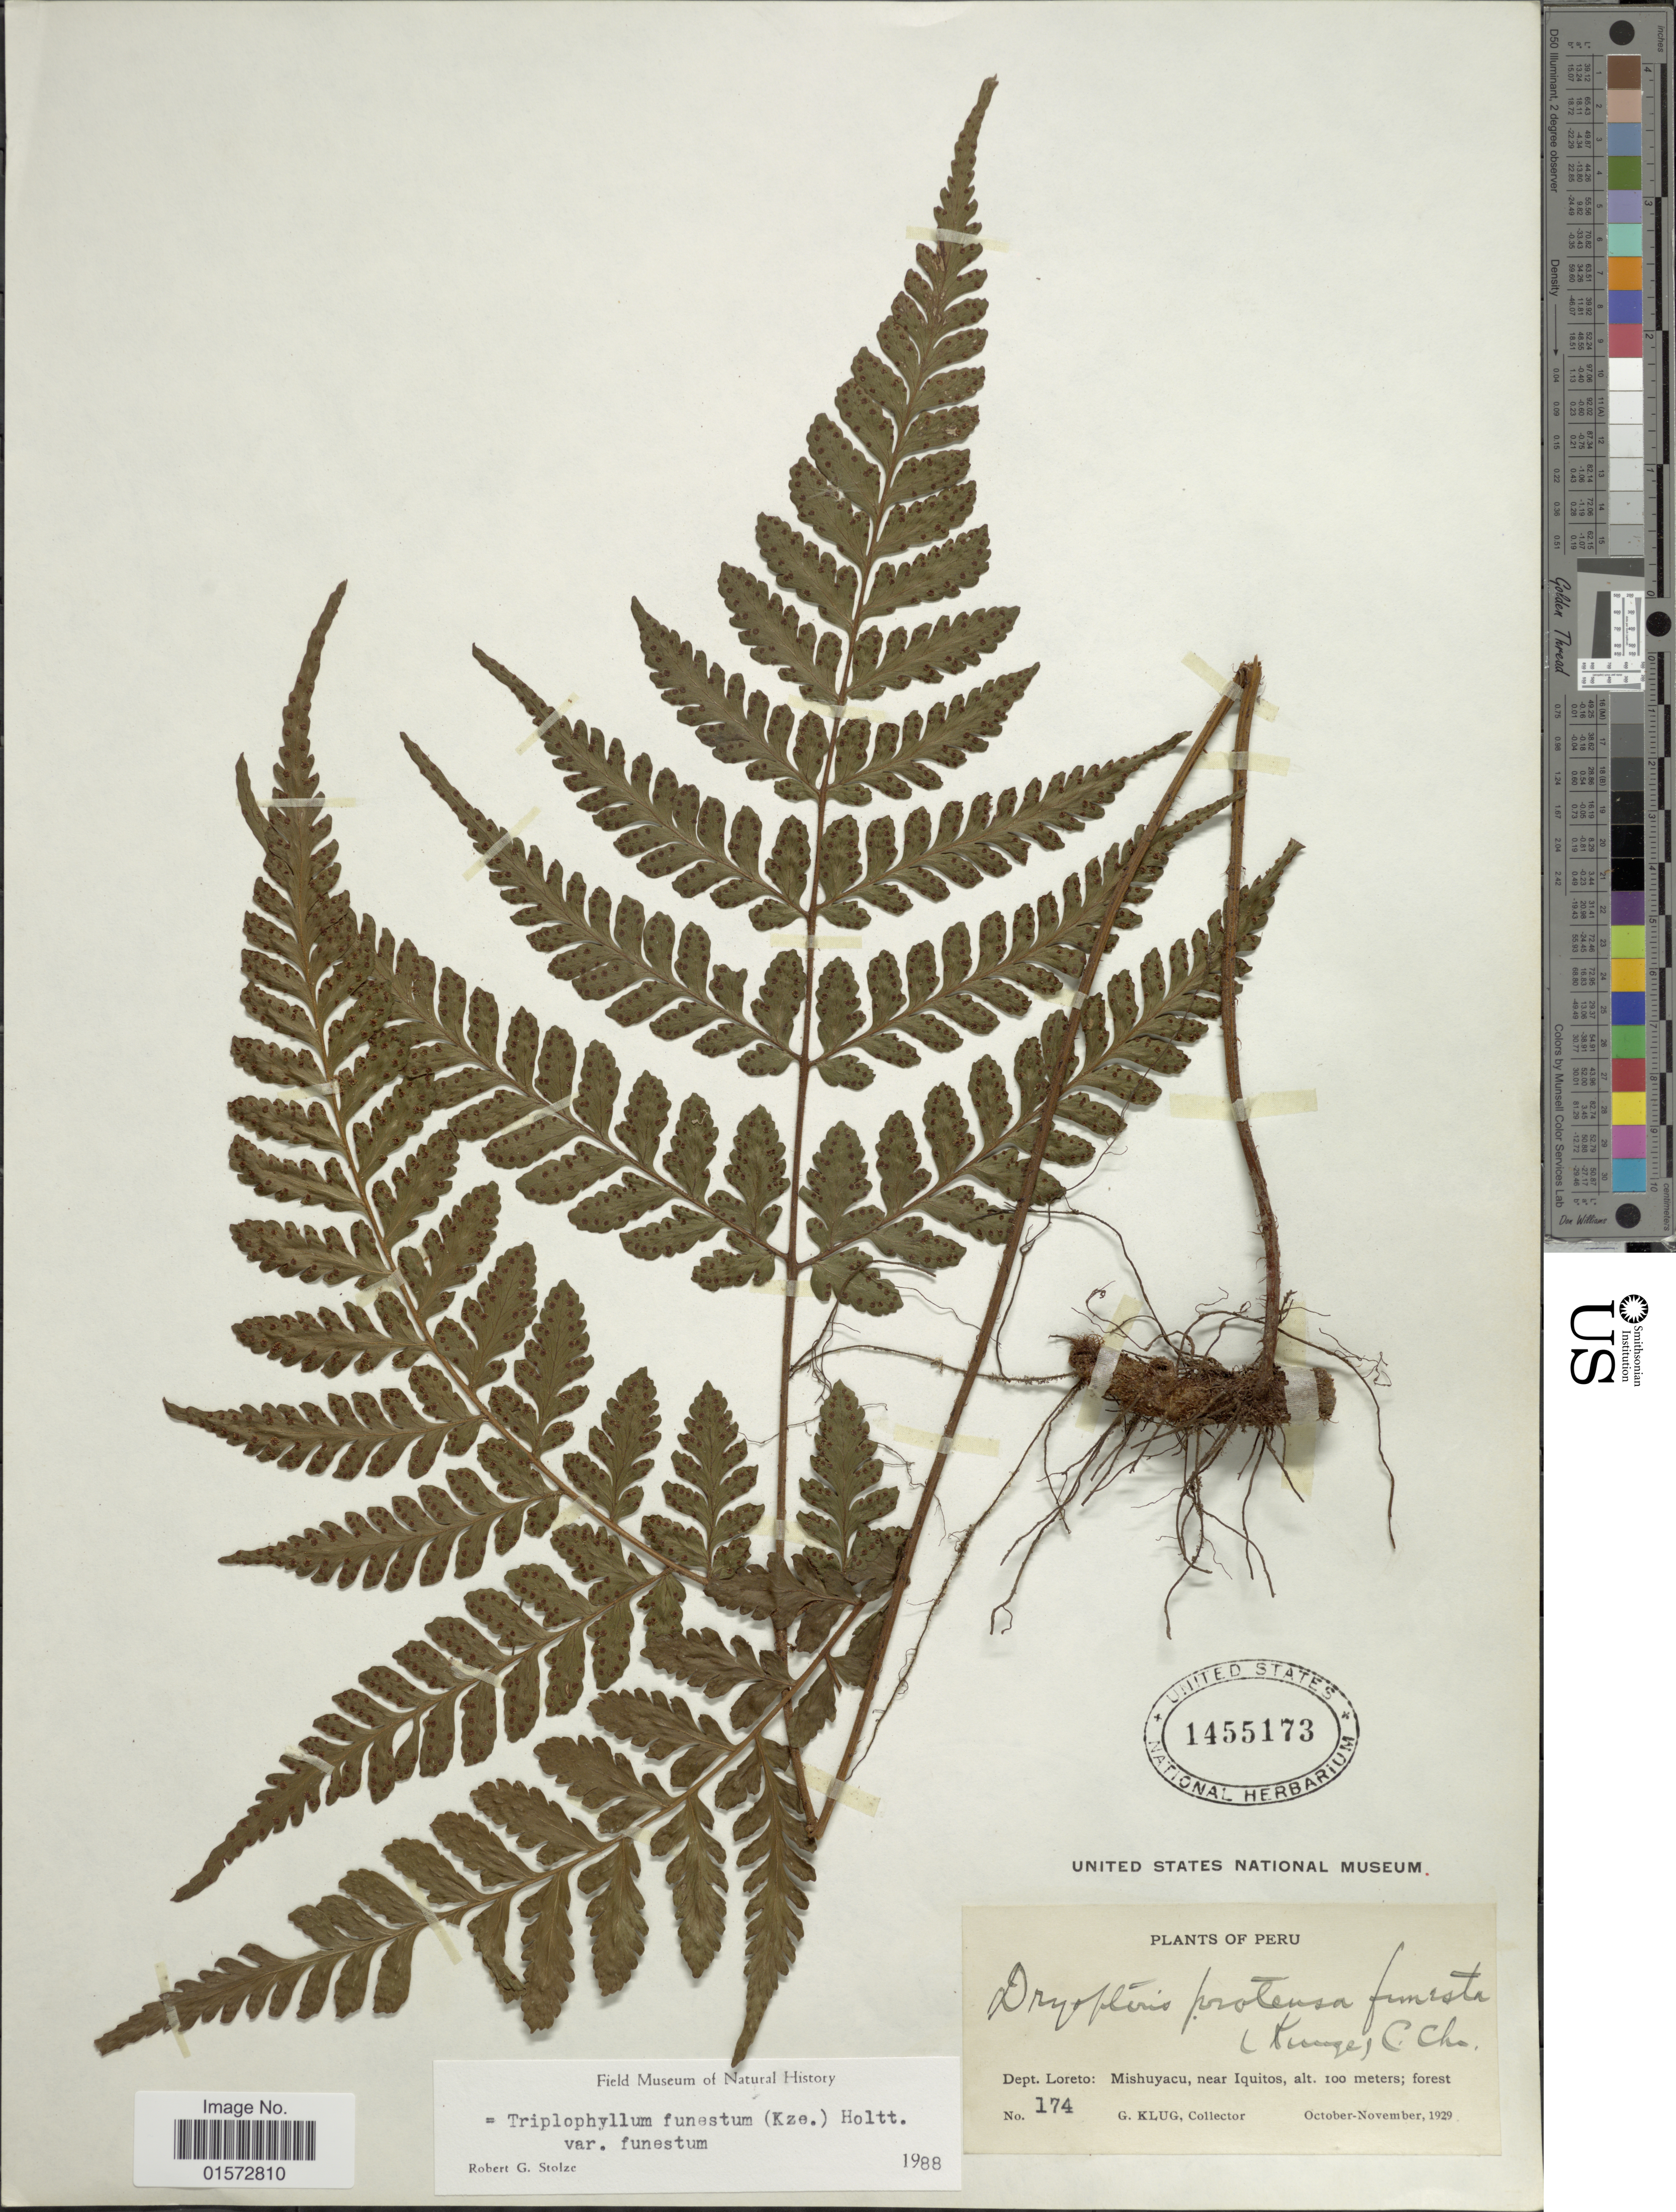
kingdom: Plantae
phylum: Tracheophyta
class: Polypodiopsida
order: Polypodiales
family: Tectariaceae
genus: Triplophyllum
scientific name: Triplophyllum funestum var. funestum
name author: (Kunze) Holttum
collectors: G. Klug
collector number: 174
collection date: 1929-10/1929-11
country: Peru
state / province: Loreto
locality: Mishuyacu, near Iquitos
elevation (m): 100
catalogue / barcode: US 1455173